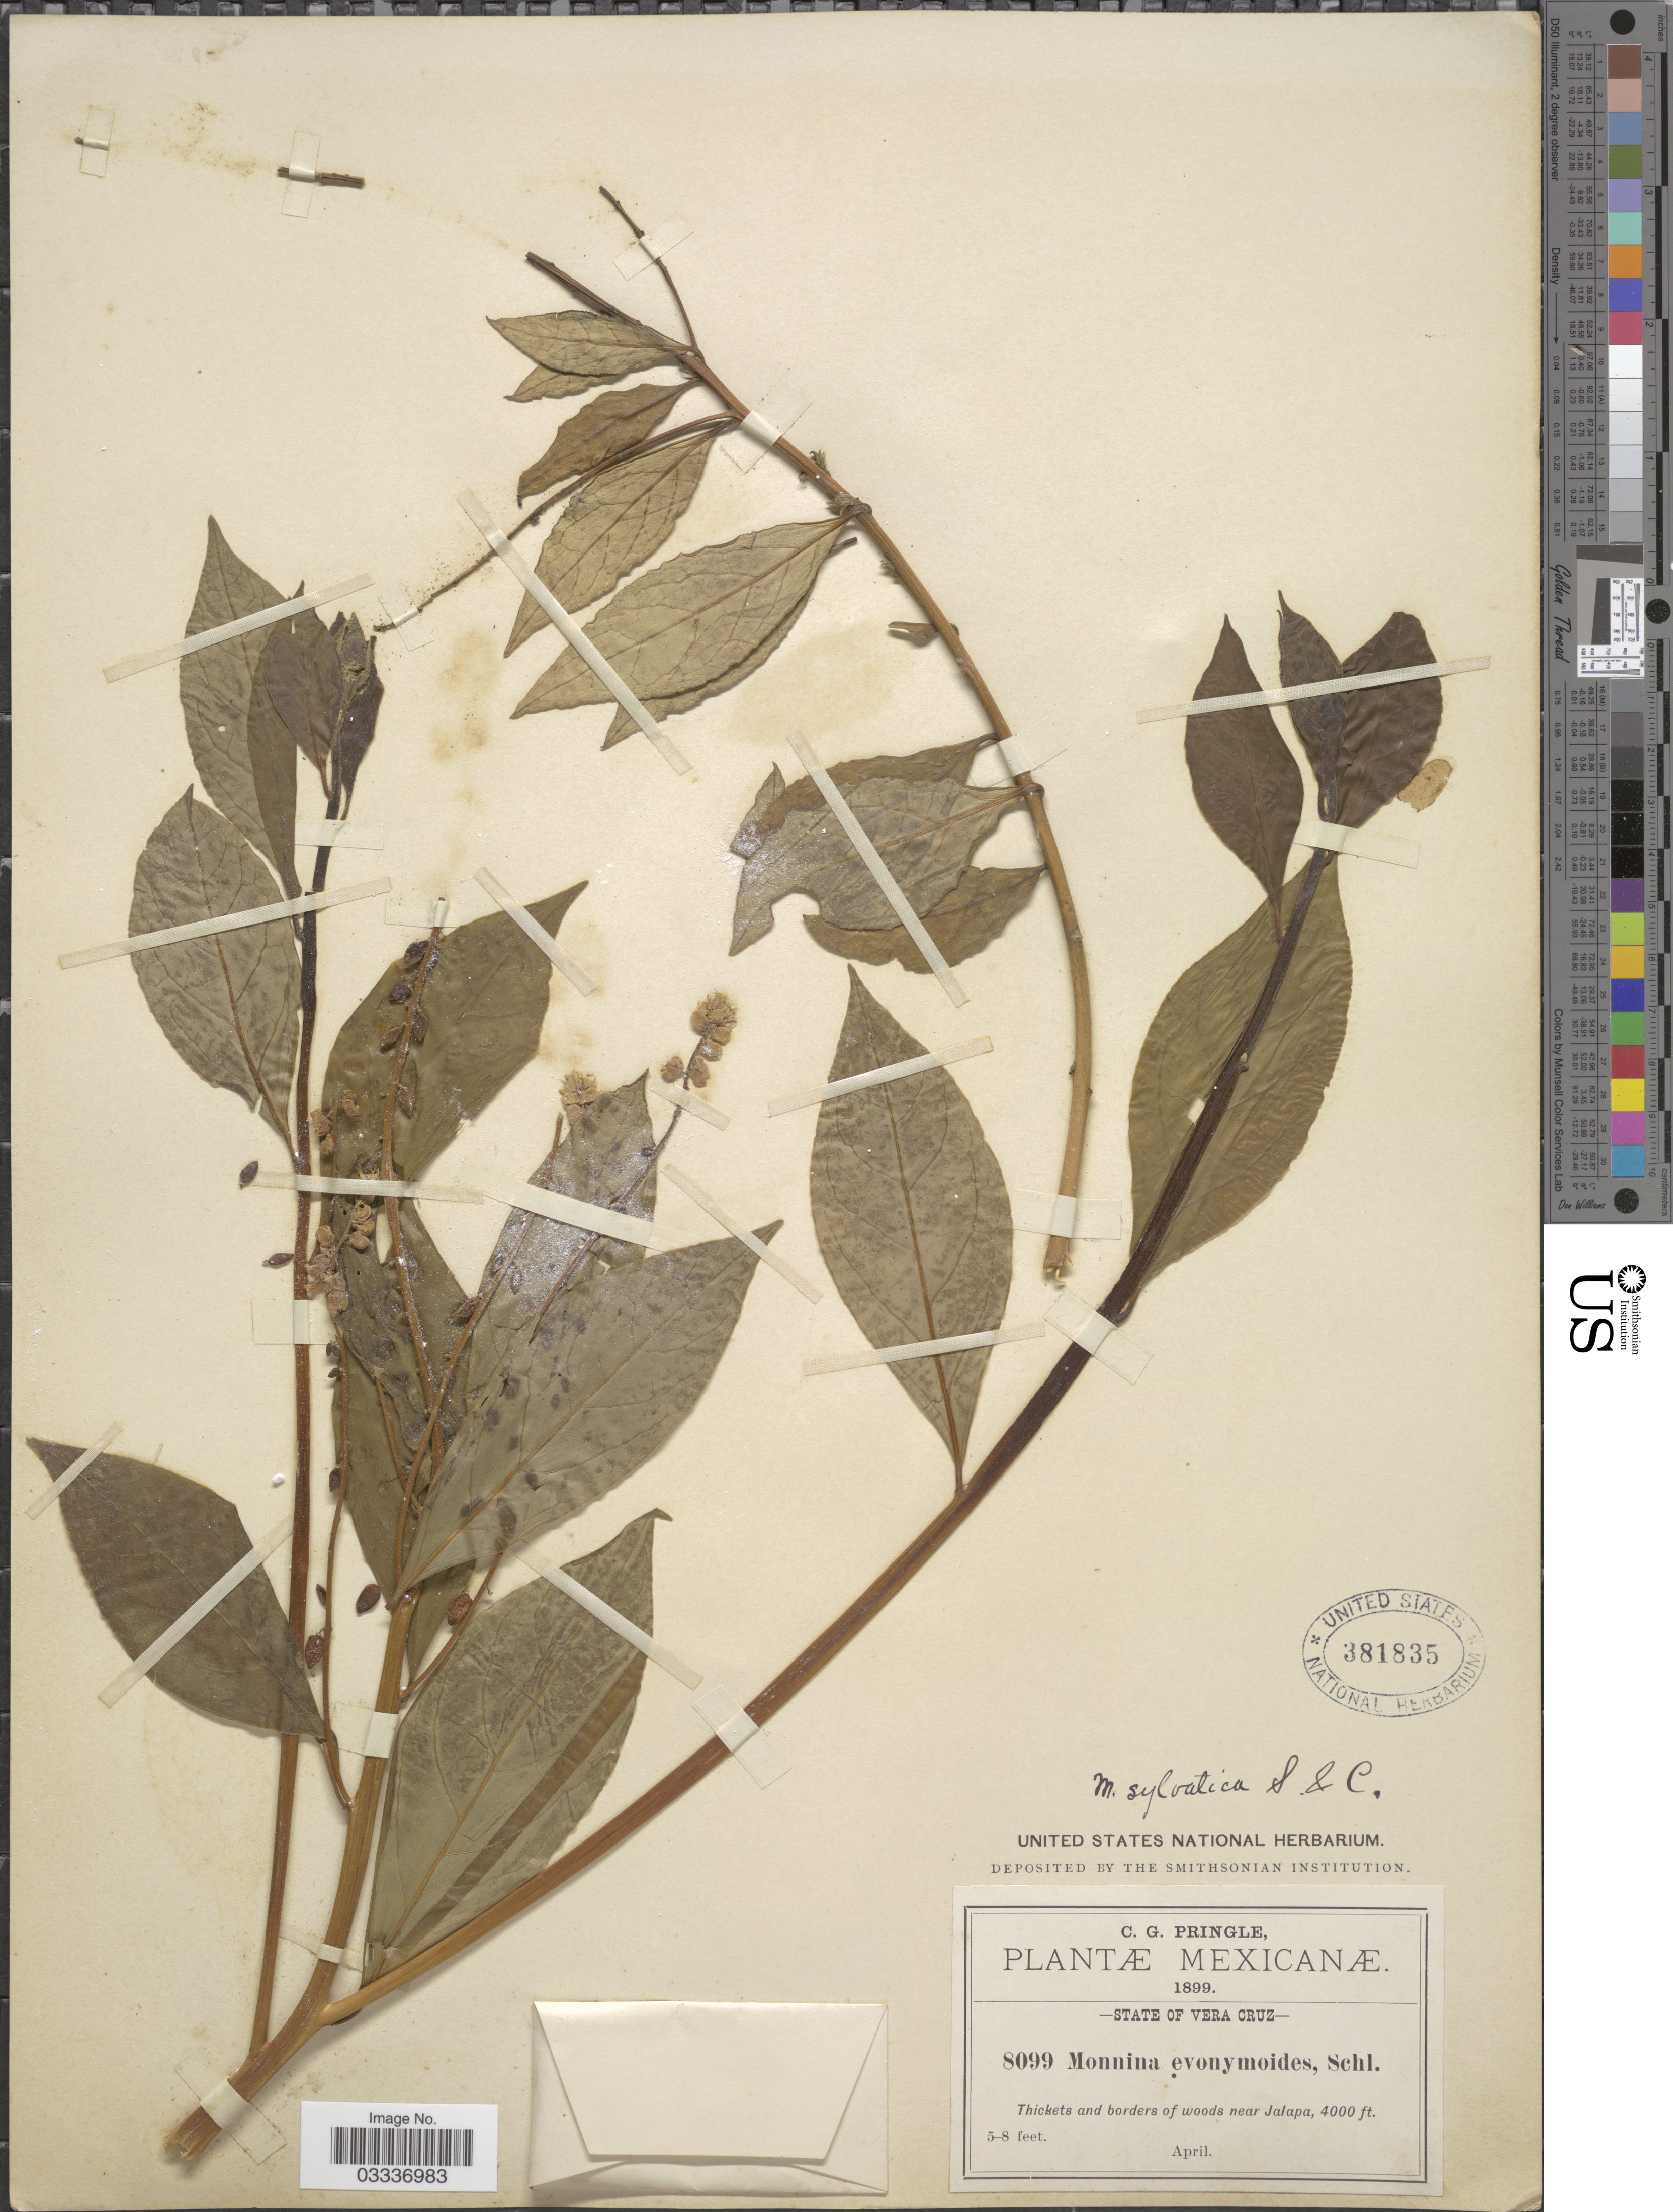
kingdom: Plantae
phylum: Tracheophyta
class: Magnoliopsida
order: Fabales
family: Polygalaceae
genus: Monnina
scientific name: Monnina sylvatica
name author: Schltdl. & Cham.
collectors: C. G. Pringle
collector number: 8099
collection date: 1899-04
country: Mexico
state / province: Veracruz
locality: State of Vera Cruz. Near Jalapa.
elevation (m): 1219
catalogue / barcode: US 381835